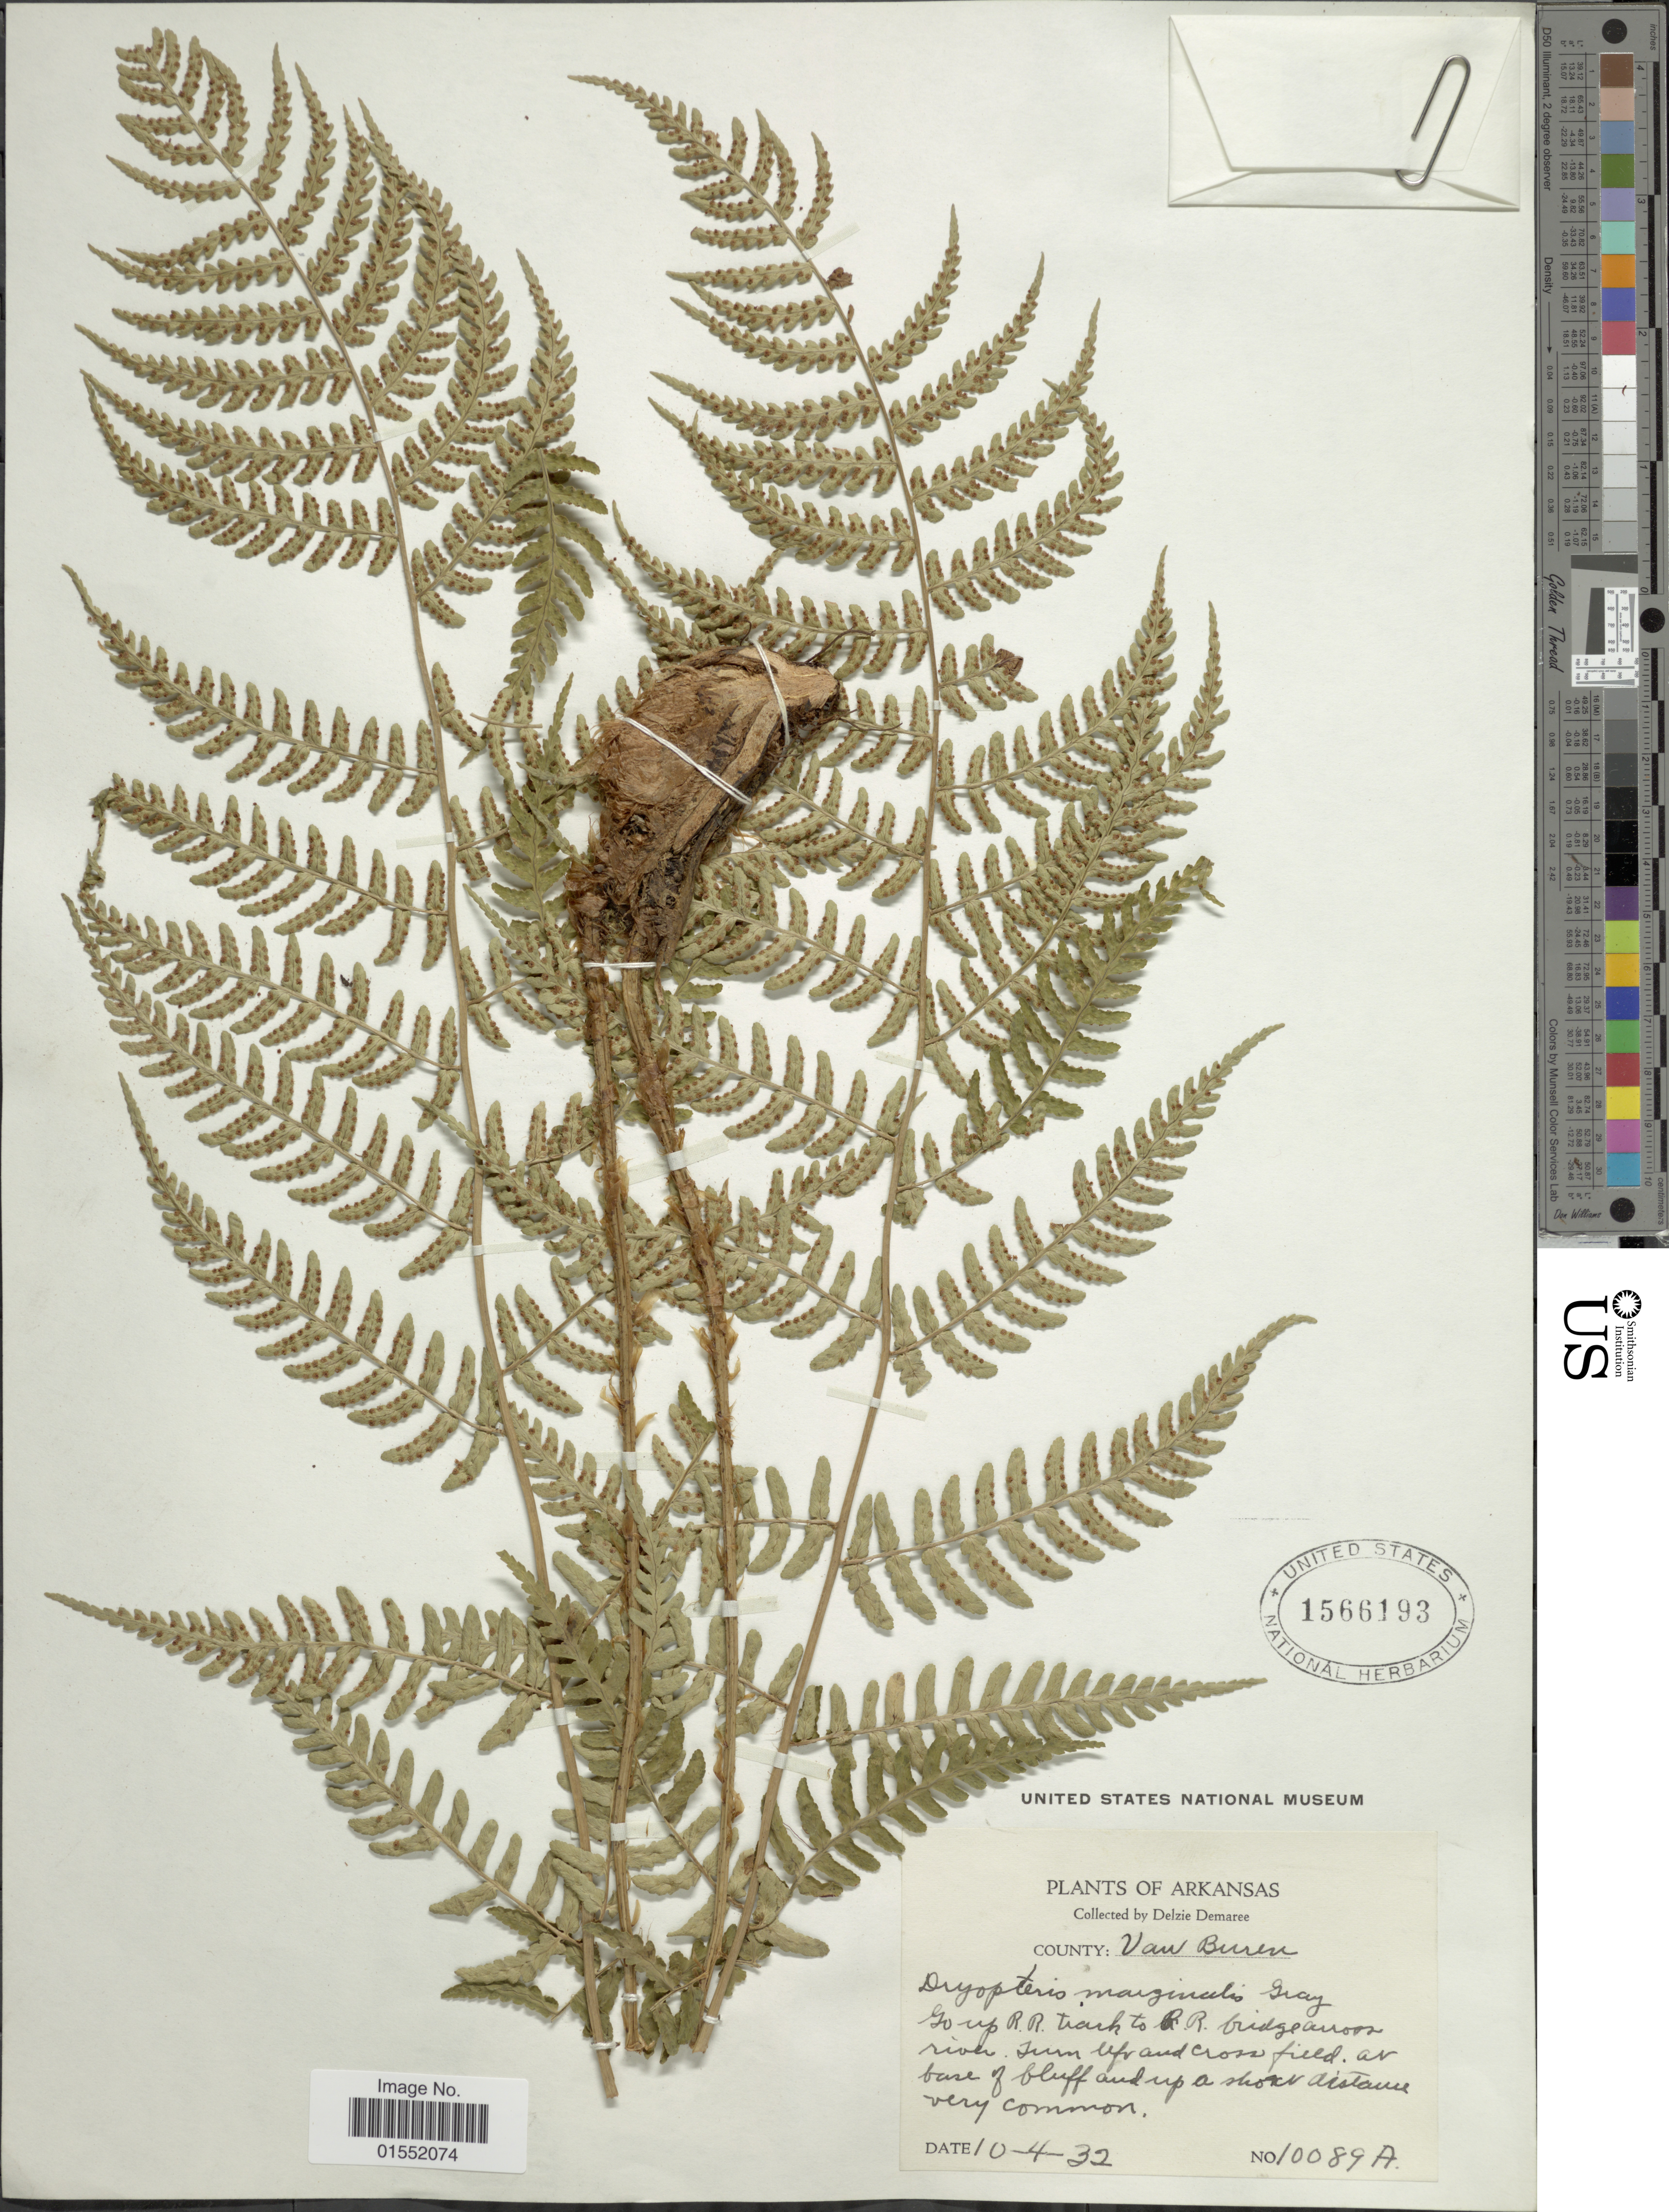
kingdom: Plantae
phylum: Tracheophyta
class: Polypodiopsida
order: Polypodiales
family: Dryopteridaceae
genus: Dryopteris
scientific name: Dryopteris marginalis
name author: (L.) A. Gray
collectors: D. Demaree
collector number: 10089A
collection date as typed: Transcribed d/m/y: 4/10/32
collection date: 1932-10-04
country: United States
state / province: Arkansas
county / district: Van Buren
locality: County: Van Buren, Go up R. R. track to R. R. bridge among river, Turn up and cross field, at base of bluff and up a short distance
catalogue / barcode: US 1566193